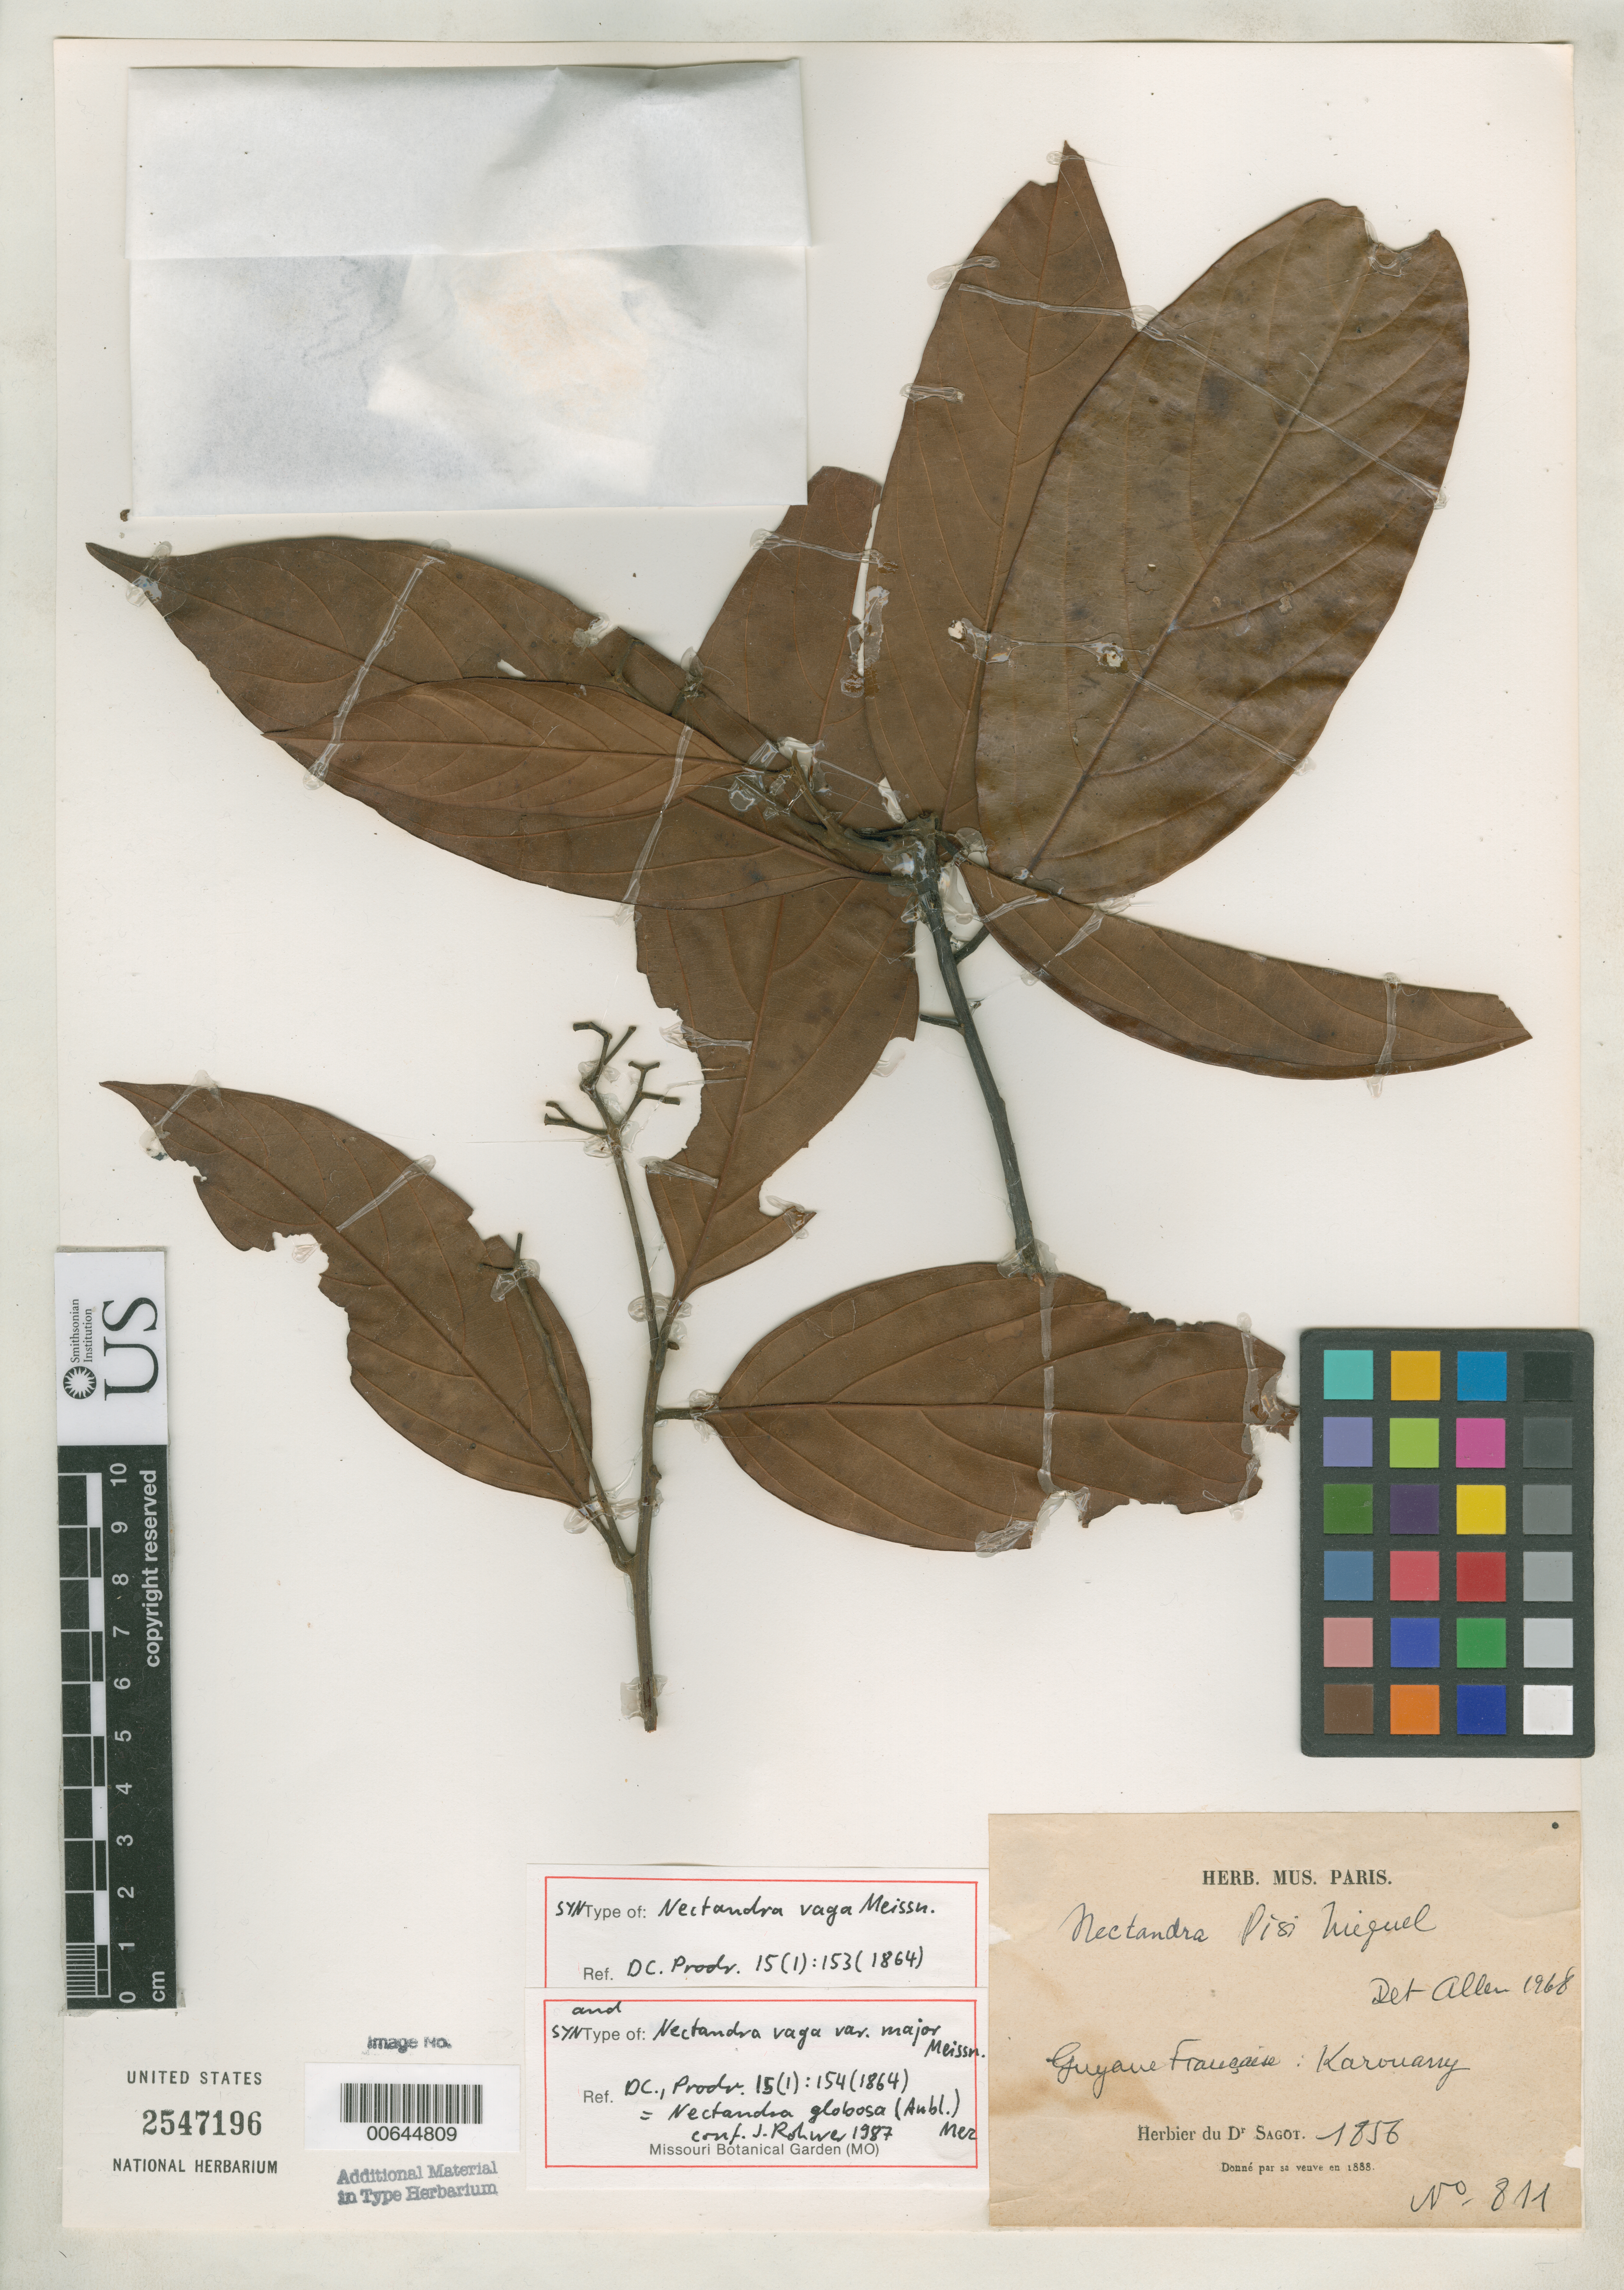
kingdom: Plantae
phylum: Tracheophyta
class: Magnoliopsida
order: Laurales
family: Lauraceae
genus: Nectandra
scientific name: Nectandra vaga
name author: Meisn. in DC.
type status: Isosyntype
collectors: P. A. Sagot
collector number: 811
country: French Guiana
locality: Guyane Francaise: Karouarry.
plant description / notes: Lectotype collection of species and typical var. (var. vulgaris) is Hostmann & Kappler 235 as designated by Rohwer, Fl. Neotrop. Monogr. 60: 245 (1993).; Also a type of Nectandra vaga var. major Meissn. (and var. vulgaris Meissn., nom. illeg., typical var.); Lectotype collection of var. major is Splitgerber 999 as designated by Rohwer, Fl. Neotrop. Monogr. 60: 245 (1993).; Also a type of Nectandra vaga Meissn. (and var. vulgaris Meissn., nom. illeg., typical var.)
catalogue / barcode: US 2547196